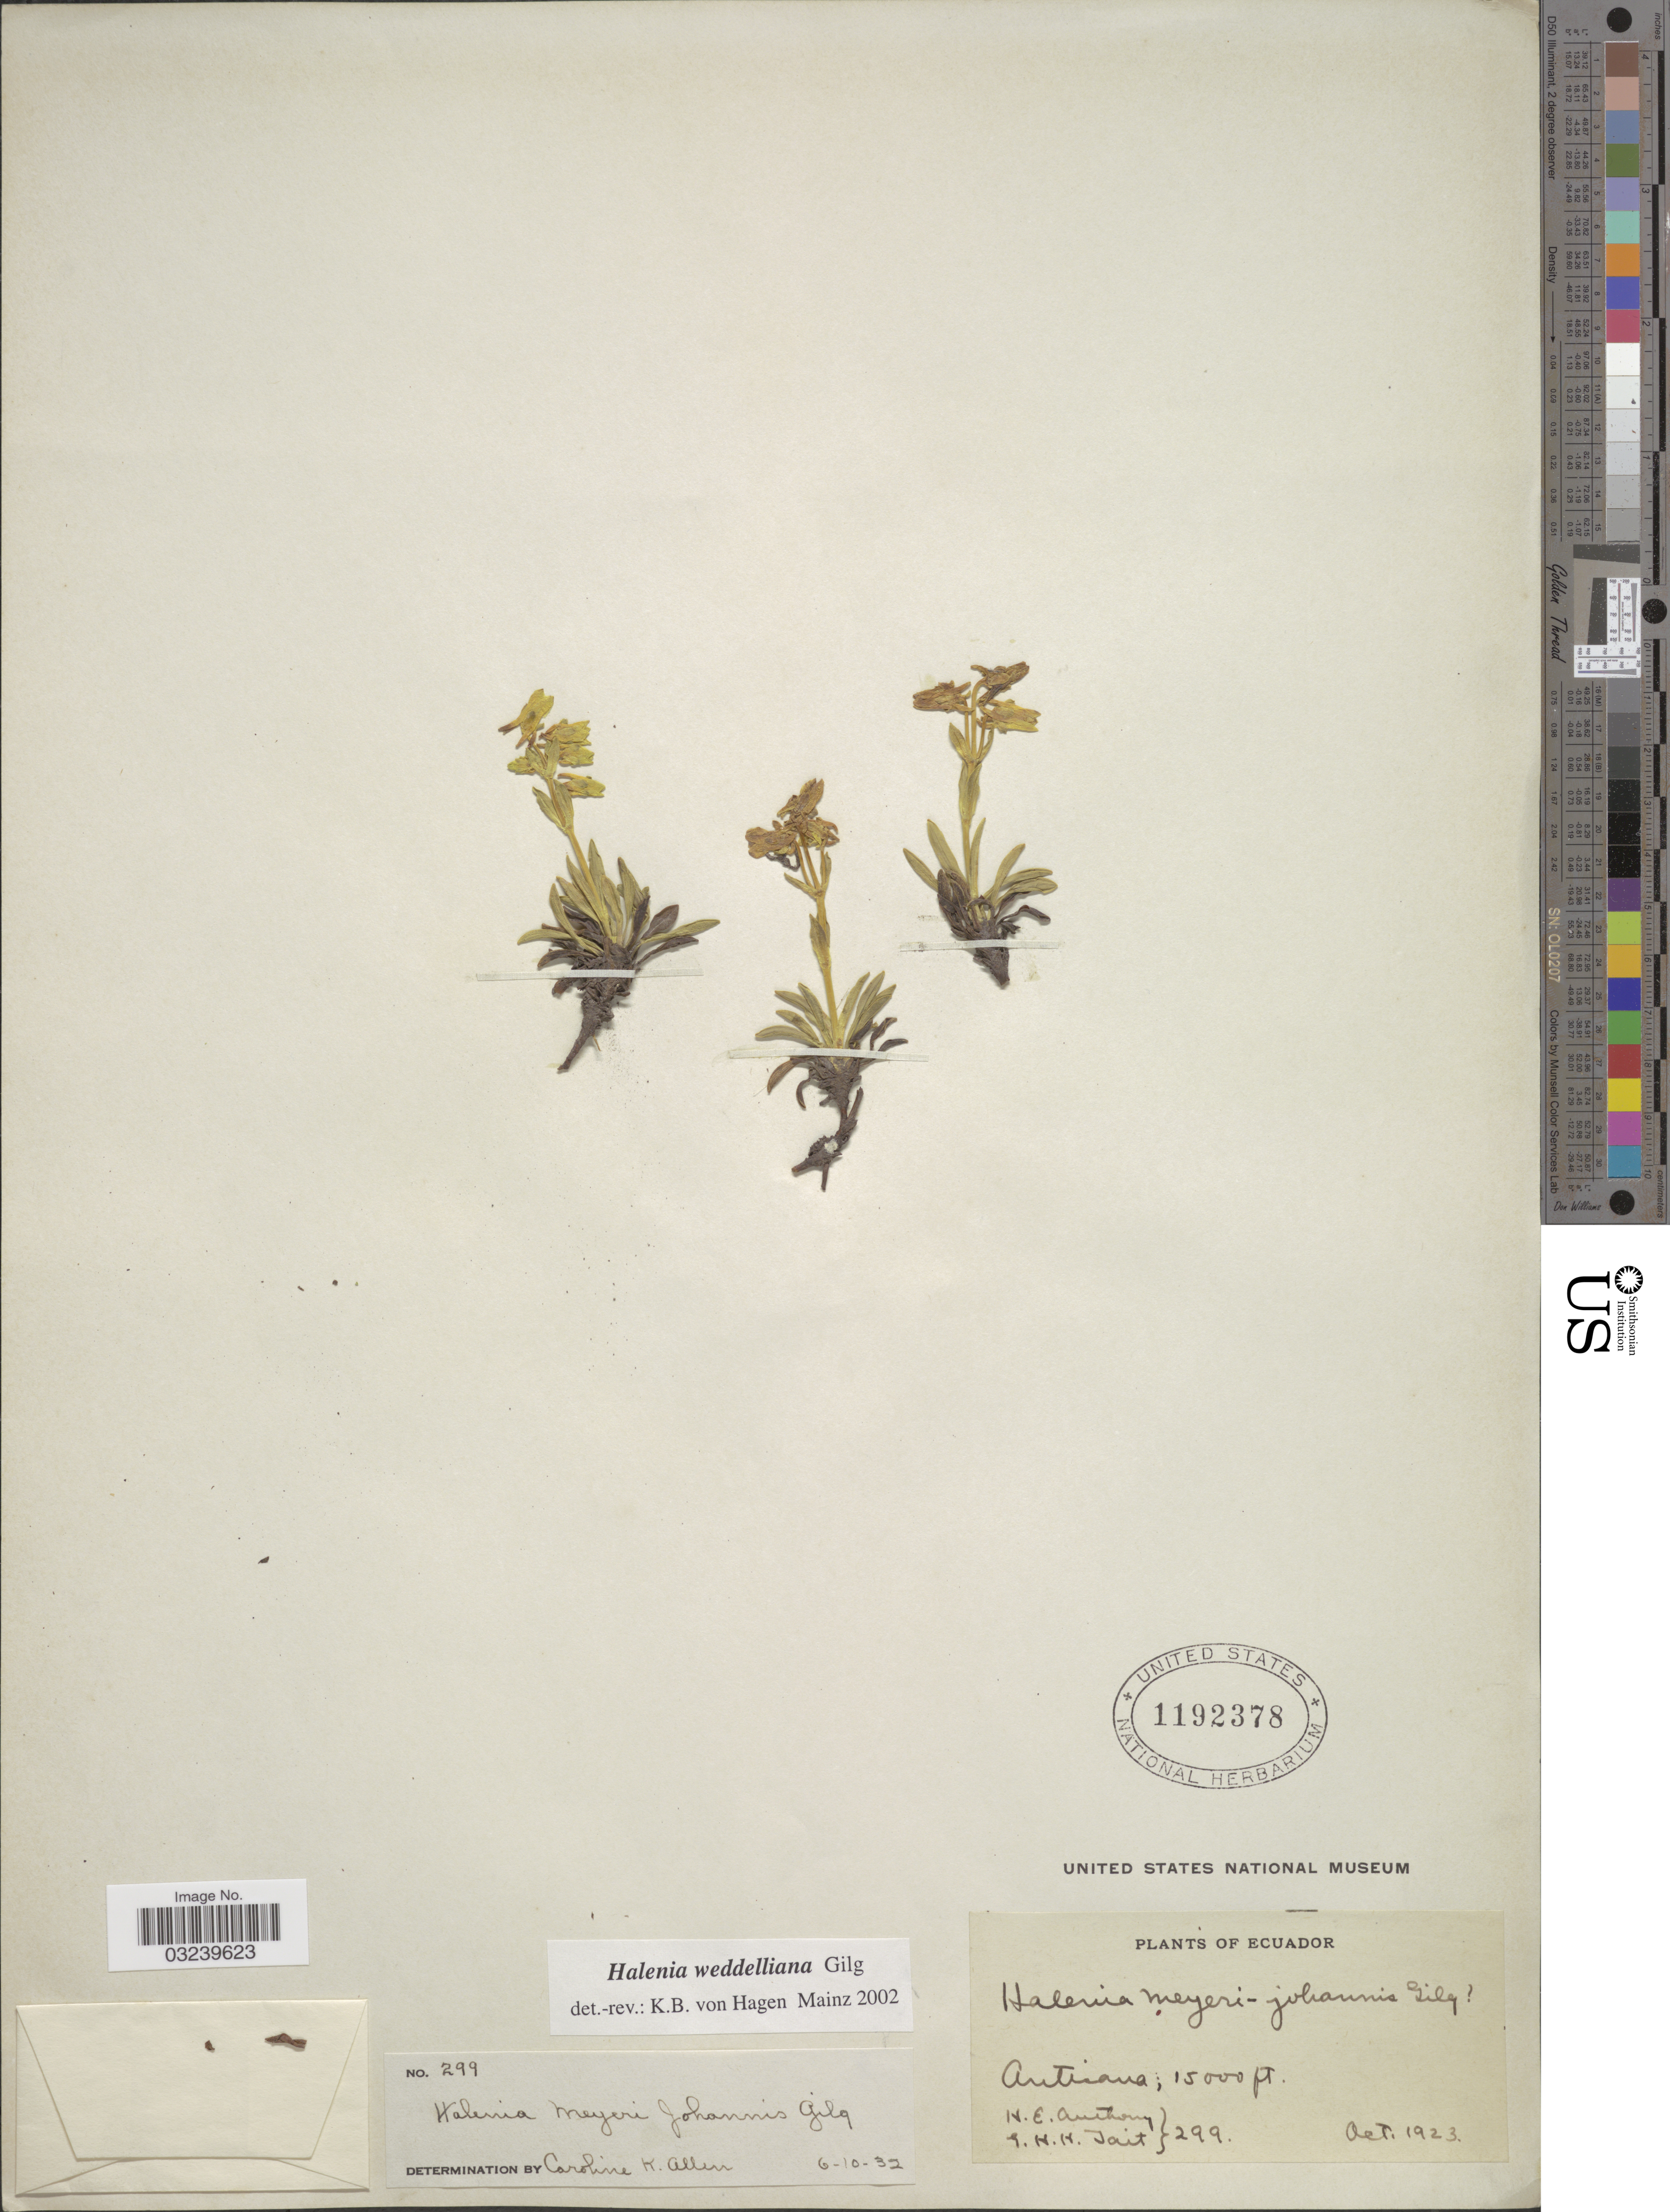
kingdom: Plantae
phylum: Tracheophyta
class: Magnoliopsida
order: Gentianales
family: Gentianaceae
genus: Halenia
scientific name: Halenia weddelliana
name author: Gilg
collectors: H. E. Anthony & G. H. H.Tate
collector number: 299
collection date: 1923-10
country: Ecuador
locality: Antisana.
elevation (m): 4572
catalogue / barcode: US 1192378